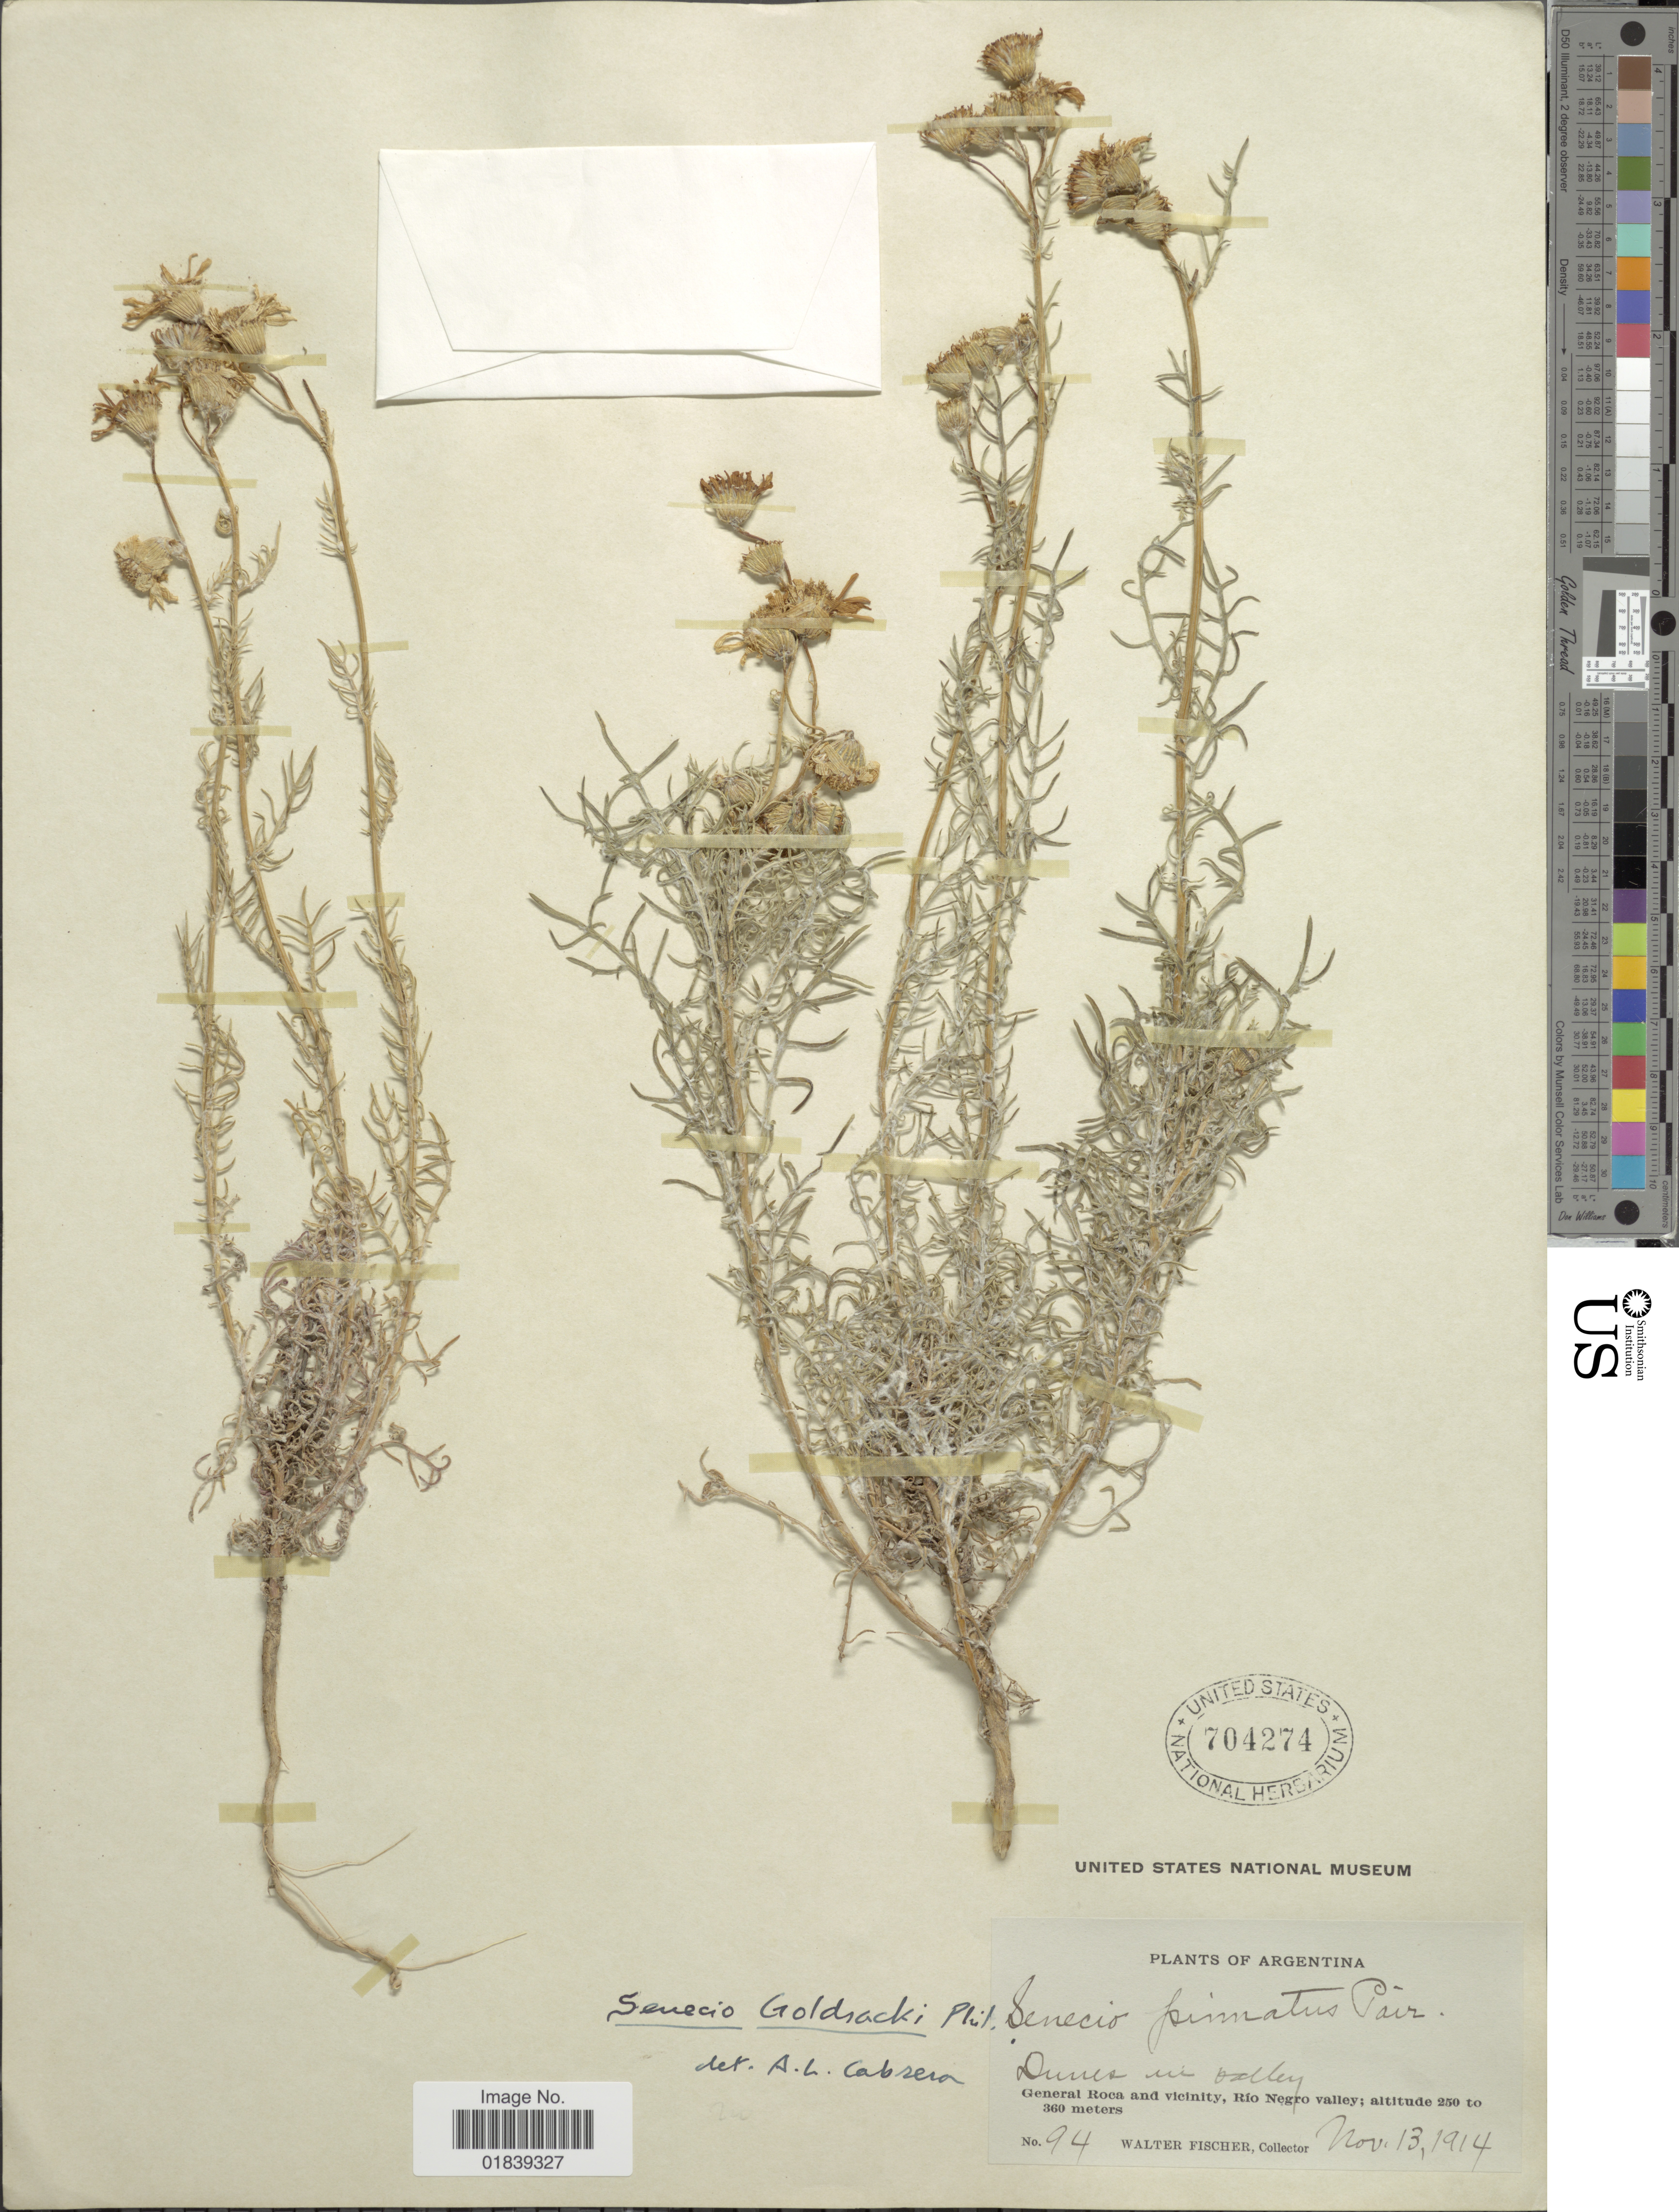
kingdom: Plantae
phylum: Tracheophyta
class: Magnoliopsida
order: Asterales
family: Asteraceae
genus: Senecio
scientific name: Senecio goldsackii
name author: Phil.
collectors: W. Fischer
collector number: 94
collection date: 1914-11-13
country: Argentina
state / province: Rio Negro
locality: General Roca and Vicinity, Rio Negro Valley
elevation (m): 250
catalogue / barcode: US 704274